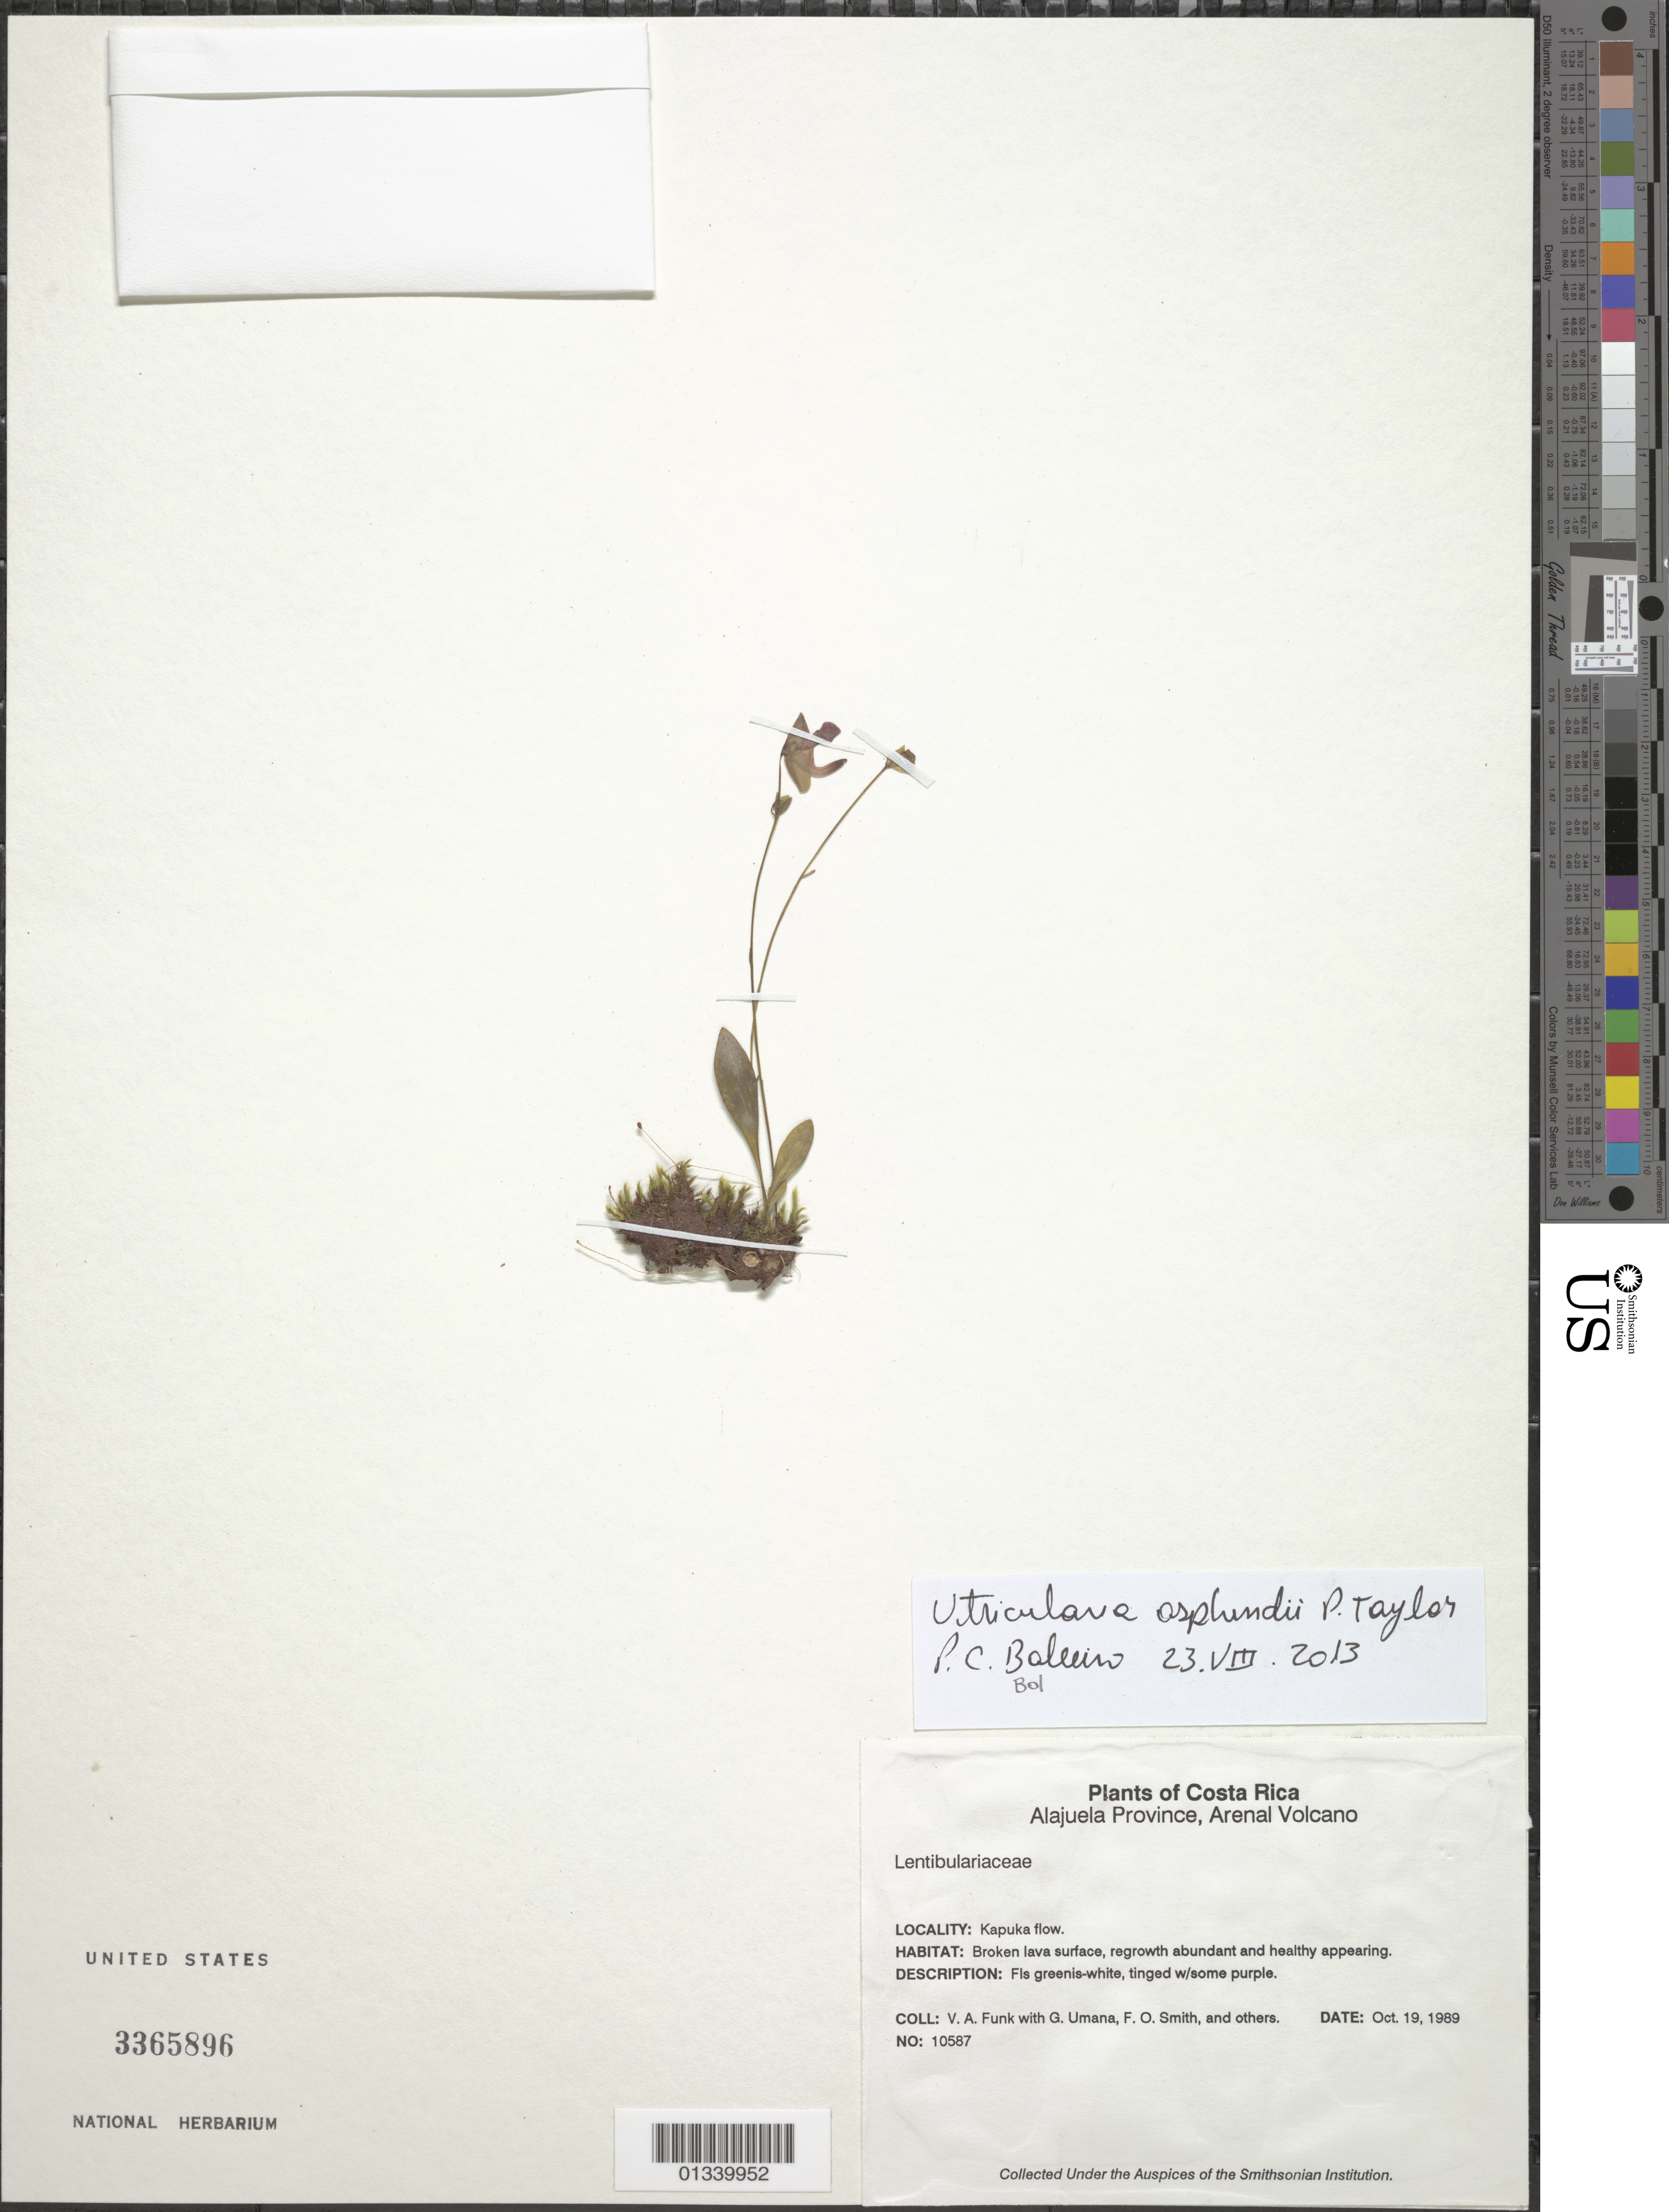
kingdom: Plantae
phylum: Tracheophyta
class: Magnoliopsida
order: Lamiales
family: Lentibulariaceae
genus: Utricularia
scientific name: Utricularia asplundii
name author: P. Taylor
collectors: V. Funk, G. Umana, F. Smith & et al.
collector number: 10587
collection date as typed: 19 Oct 1989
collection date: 1989-10-19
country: Costa Rica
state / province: Alajuela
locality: Arenal Volcano; within edge of kapuka flow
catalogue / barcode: US 3365896